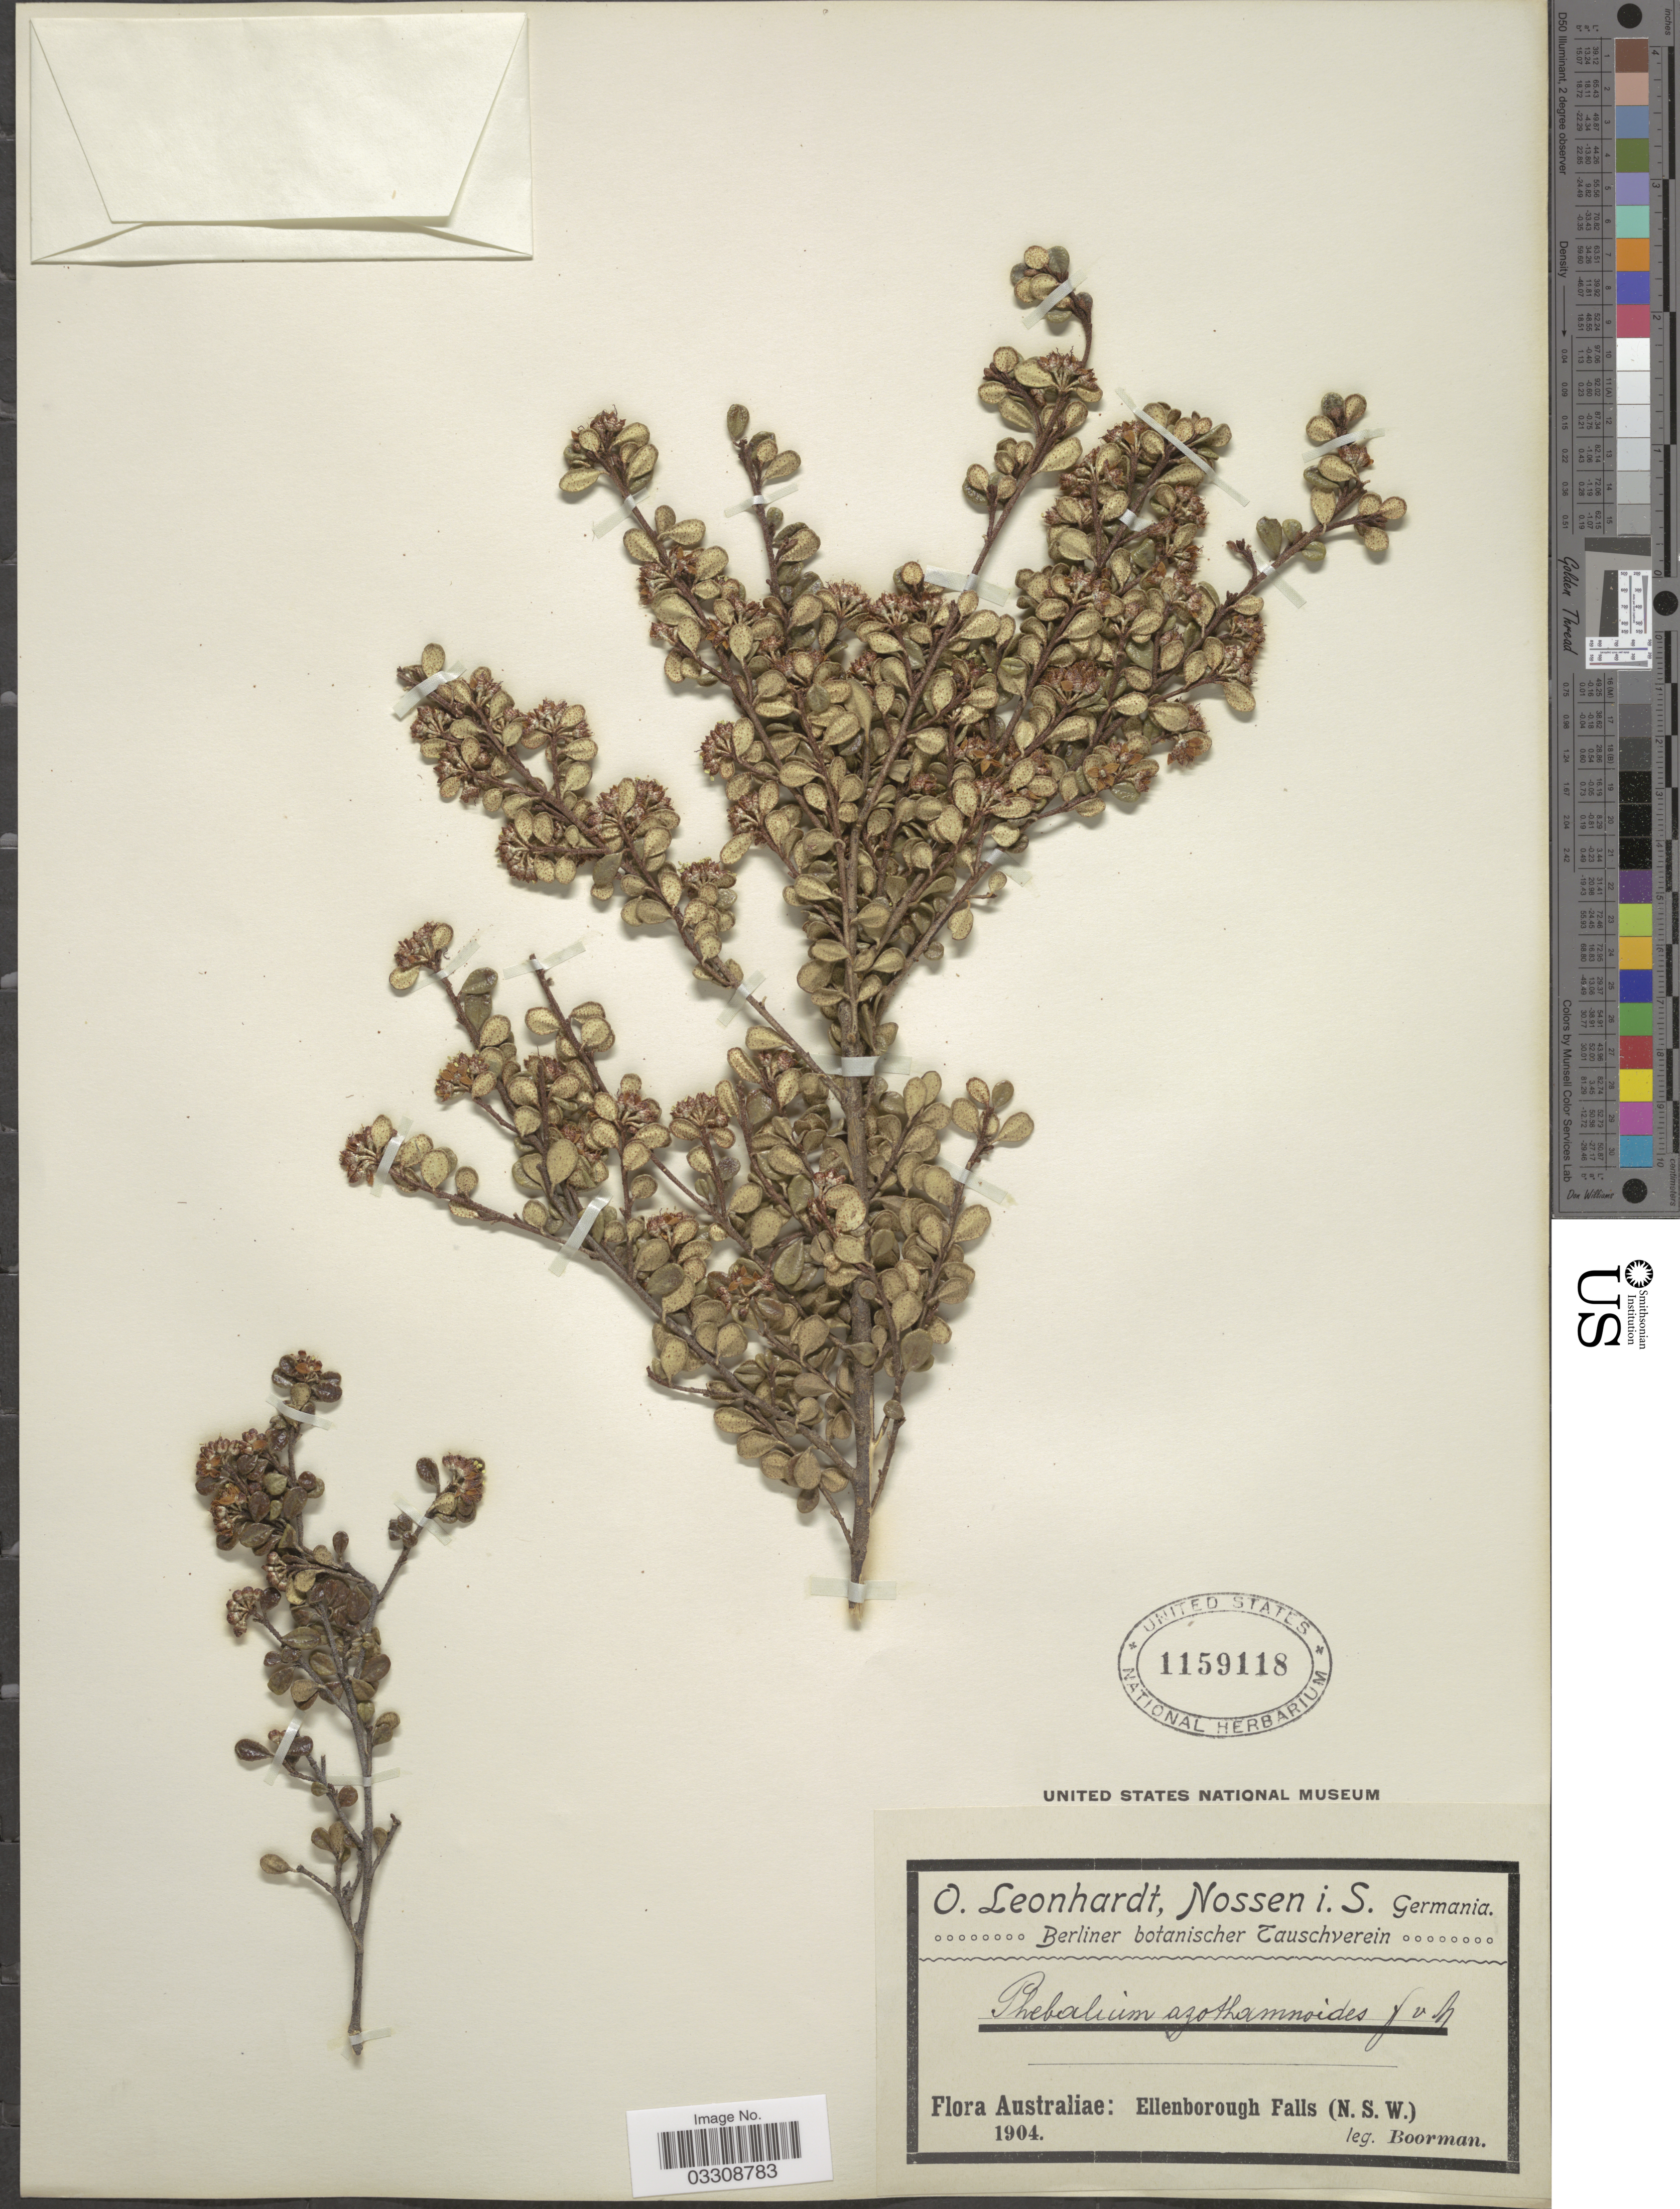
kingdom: Plantae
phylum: Tracheophyta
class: Magnoliopsida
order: Sapindales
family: Rutaceae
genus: Phebalium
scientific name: Phebalium ozothamnoides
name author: F. Muell.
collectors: -. Boorman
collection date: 1904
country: Australia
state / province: New South Wales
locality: Ellenborough Falls.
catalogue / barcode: US 1159118